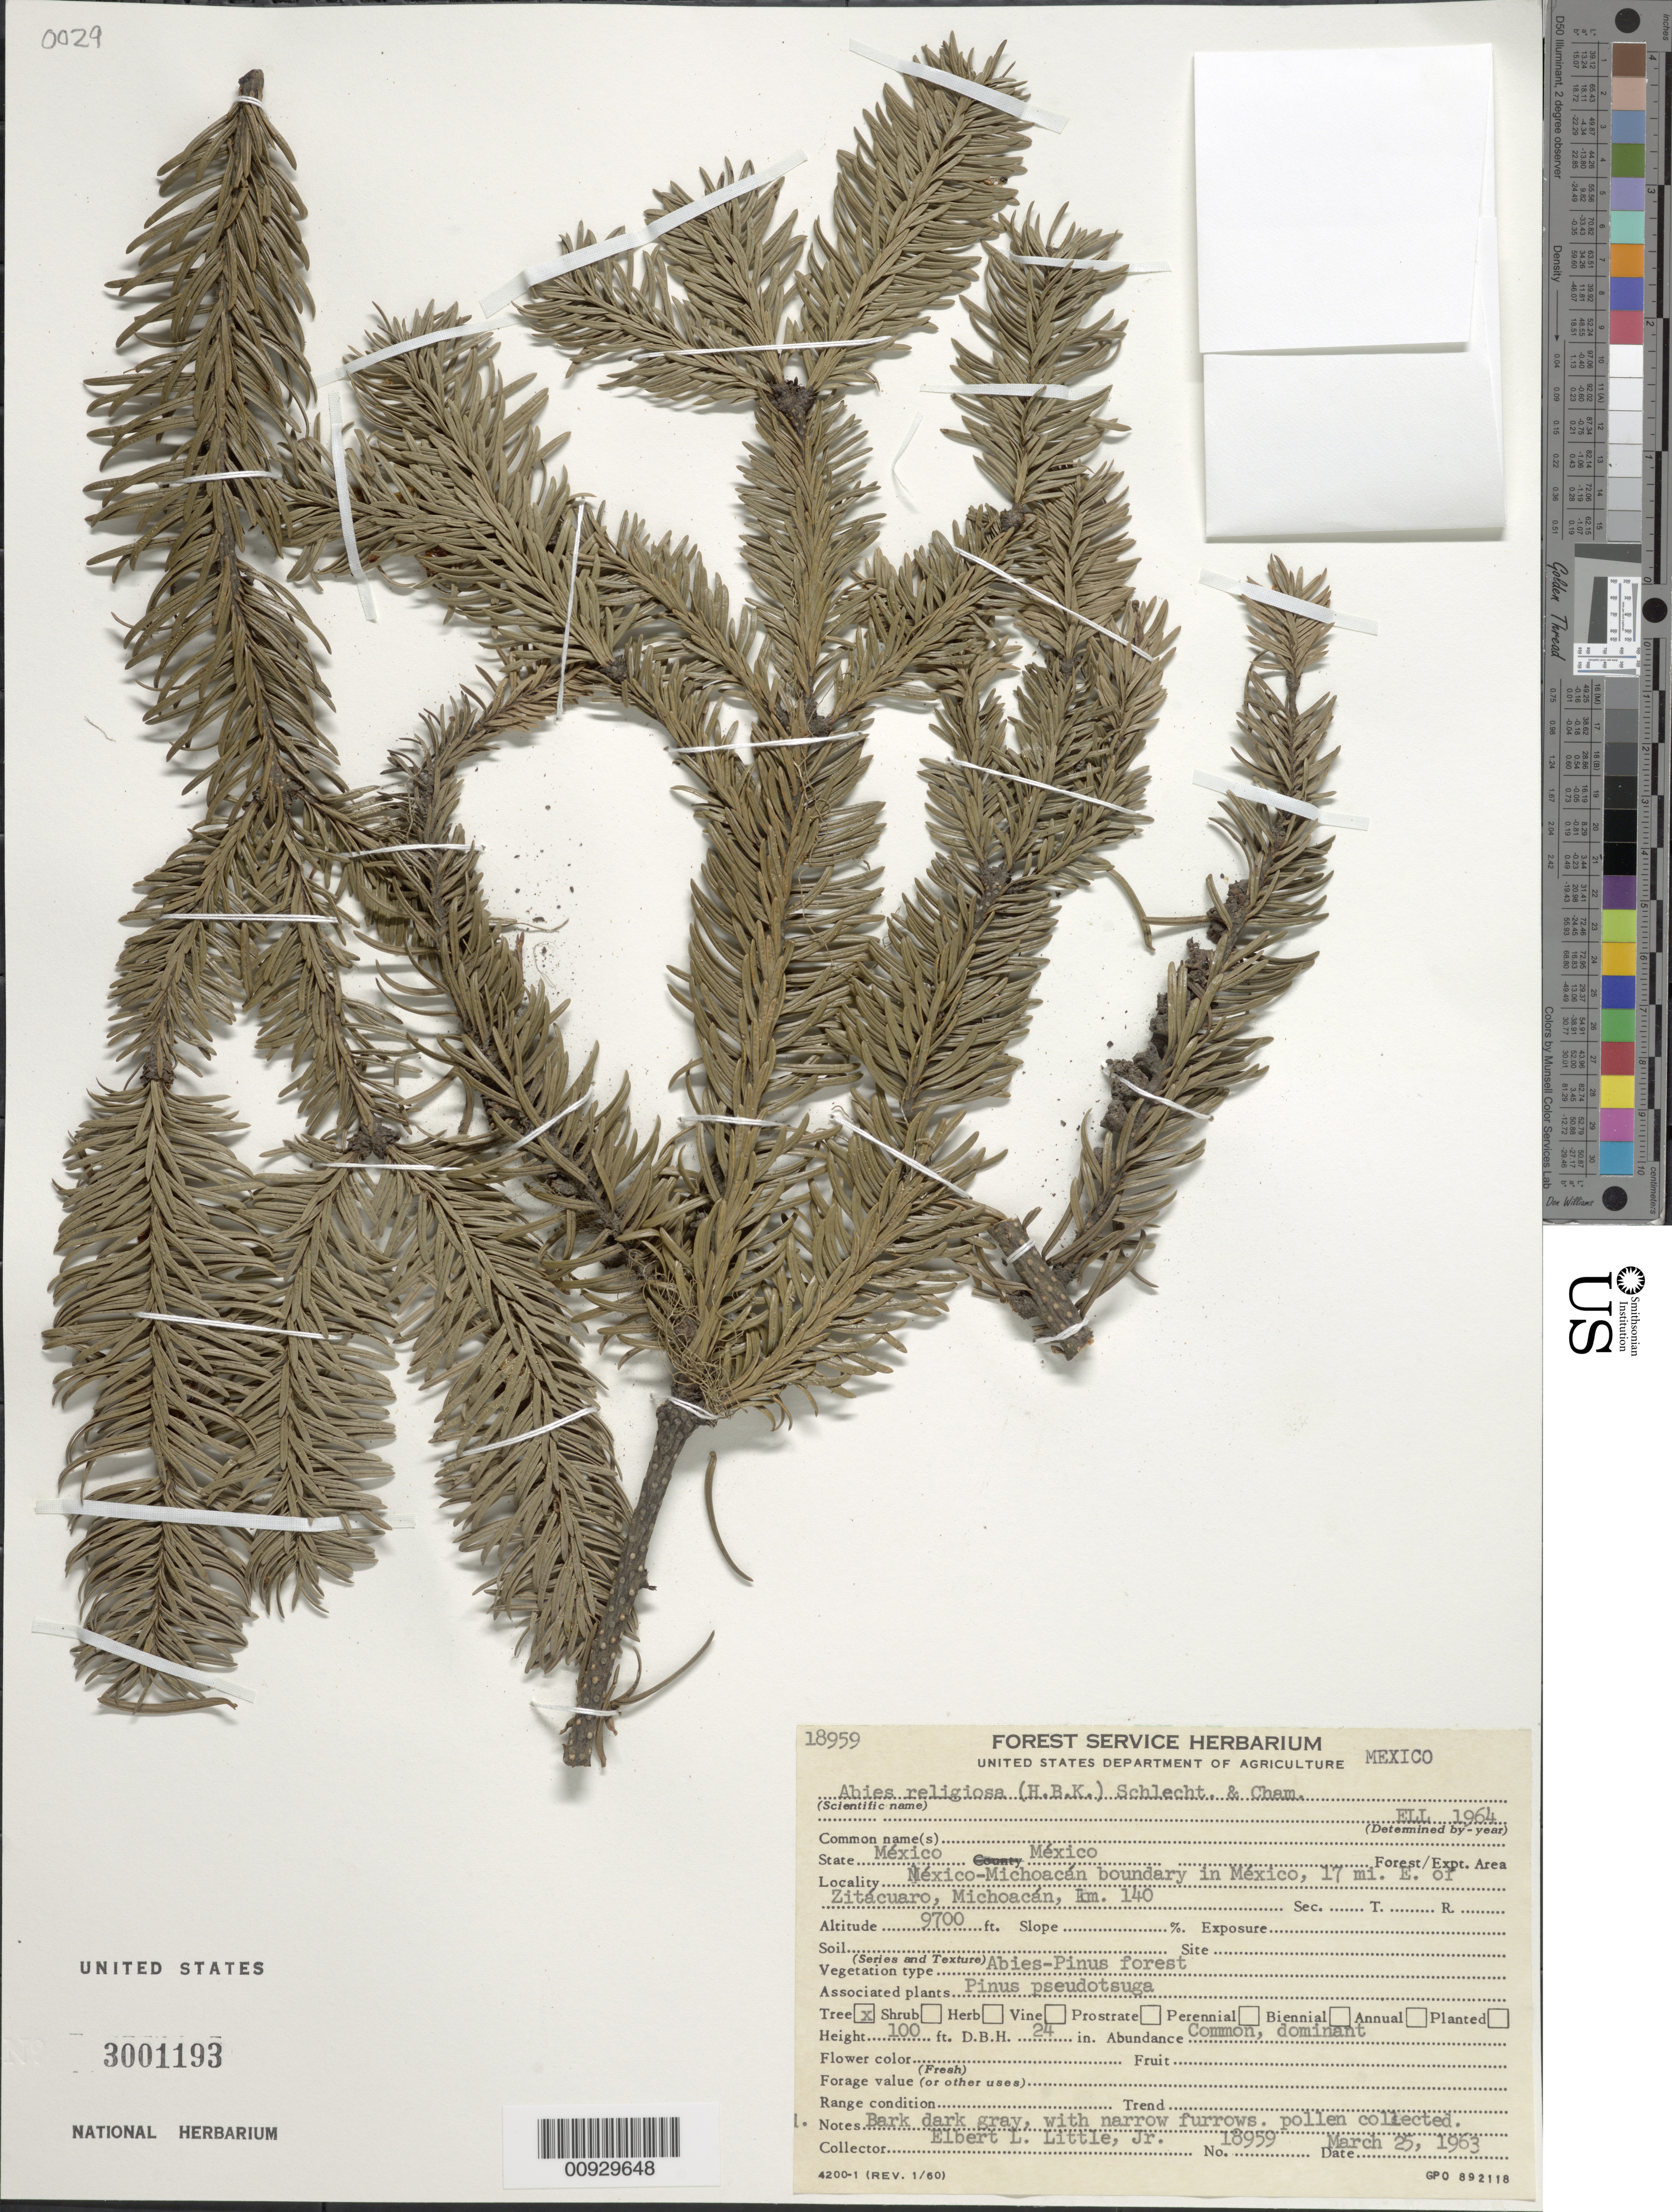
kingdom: Plantae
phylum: Tracheophyta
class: Pinopsida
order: Pinales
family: Pinaceae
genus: Abies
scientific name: Abies religiosa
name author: (Kunth) Schltdl. & Cham.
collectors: E. L. Little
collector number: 18959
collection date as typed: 25 Mar 1963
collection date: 1963-03-25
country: Mexico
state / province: México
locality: México-Michoacán boundary in México, 17 mi. E of Zitácuaro, Michoacán, km. 140.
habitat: Abies-Pinus forest. Associated plants Pinus pseudotsuga.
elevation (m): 2957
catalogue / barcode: US 3001193